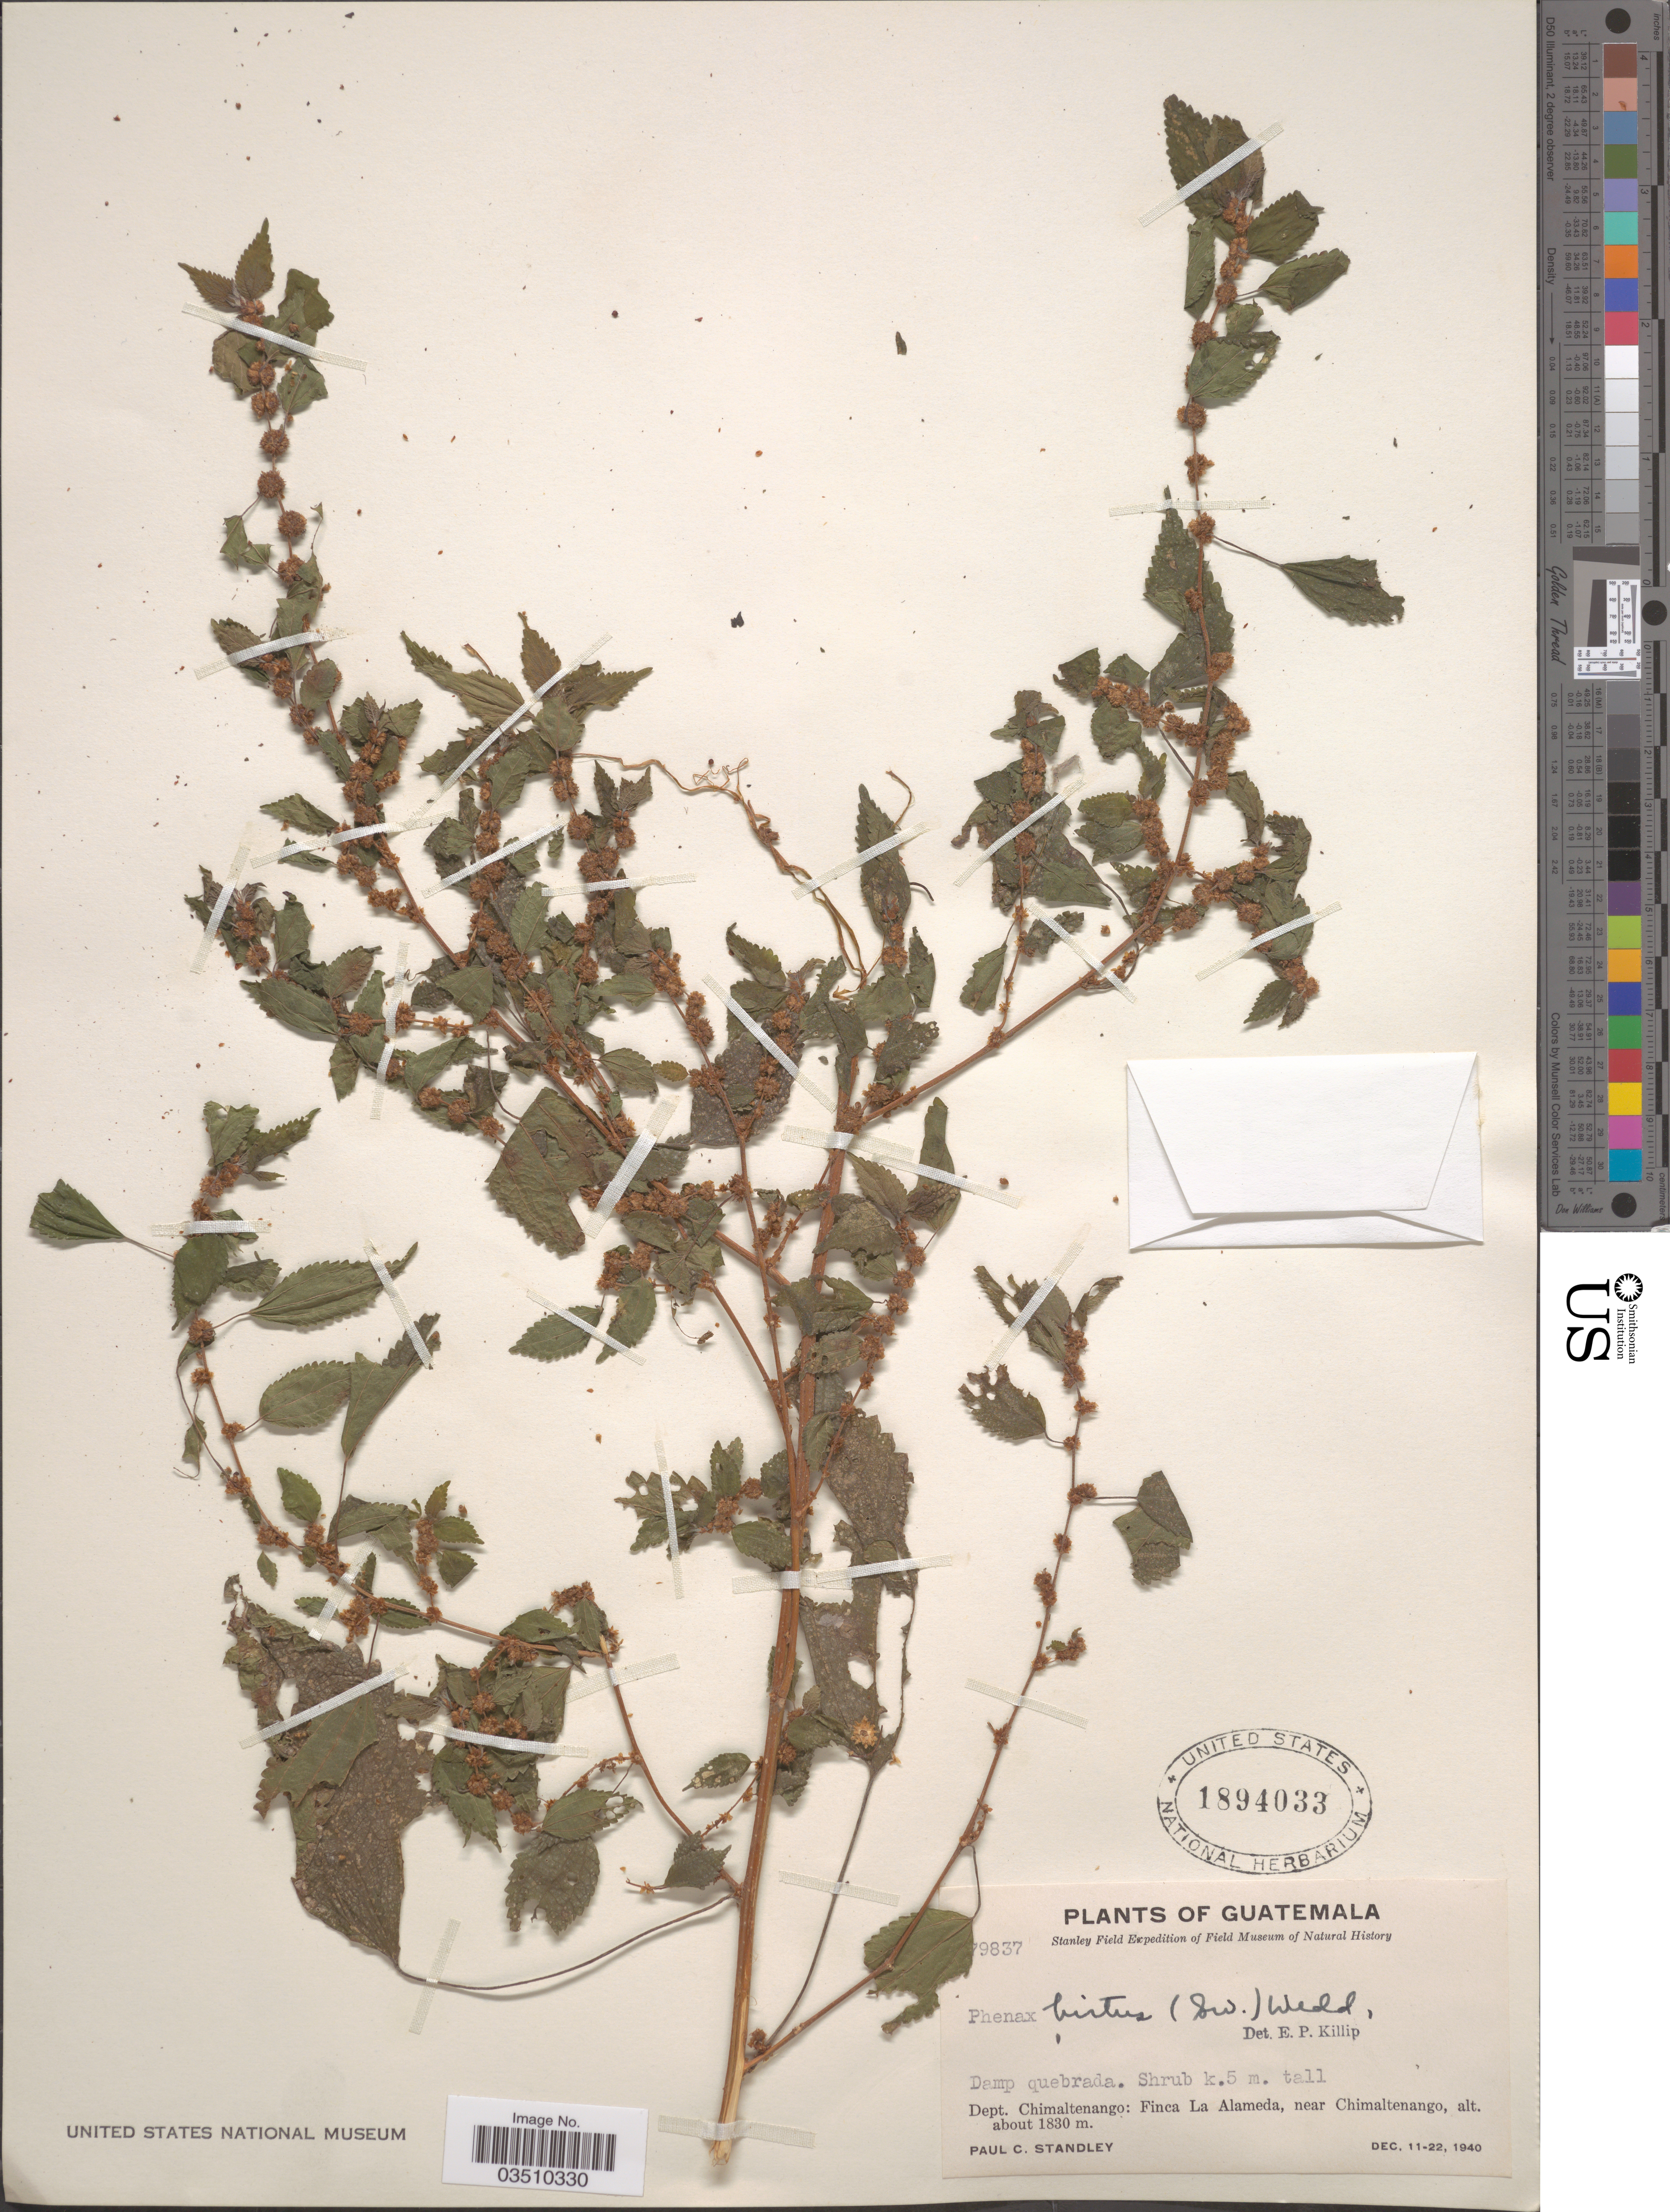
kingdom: Plantae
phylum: Tracheophyta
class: Magnoliopsida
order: Rosales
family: Urticaceae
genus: Phenax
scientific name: Phenax hirtus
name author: (Sw.) Wedd.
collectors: P. C. Standley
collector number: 79837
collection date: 1940-12-11/1940-12-22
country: Guatemala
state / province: Chimaltenango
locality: Dept. Chimaltenango: Finca La Alameda, near Chimaltenango.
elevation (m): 1830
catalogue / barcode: US 1894033